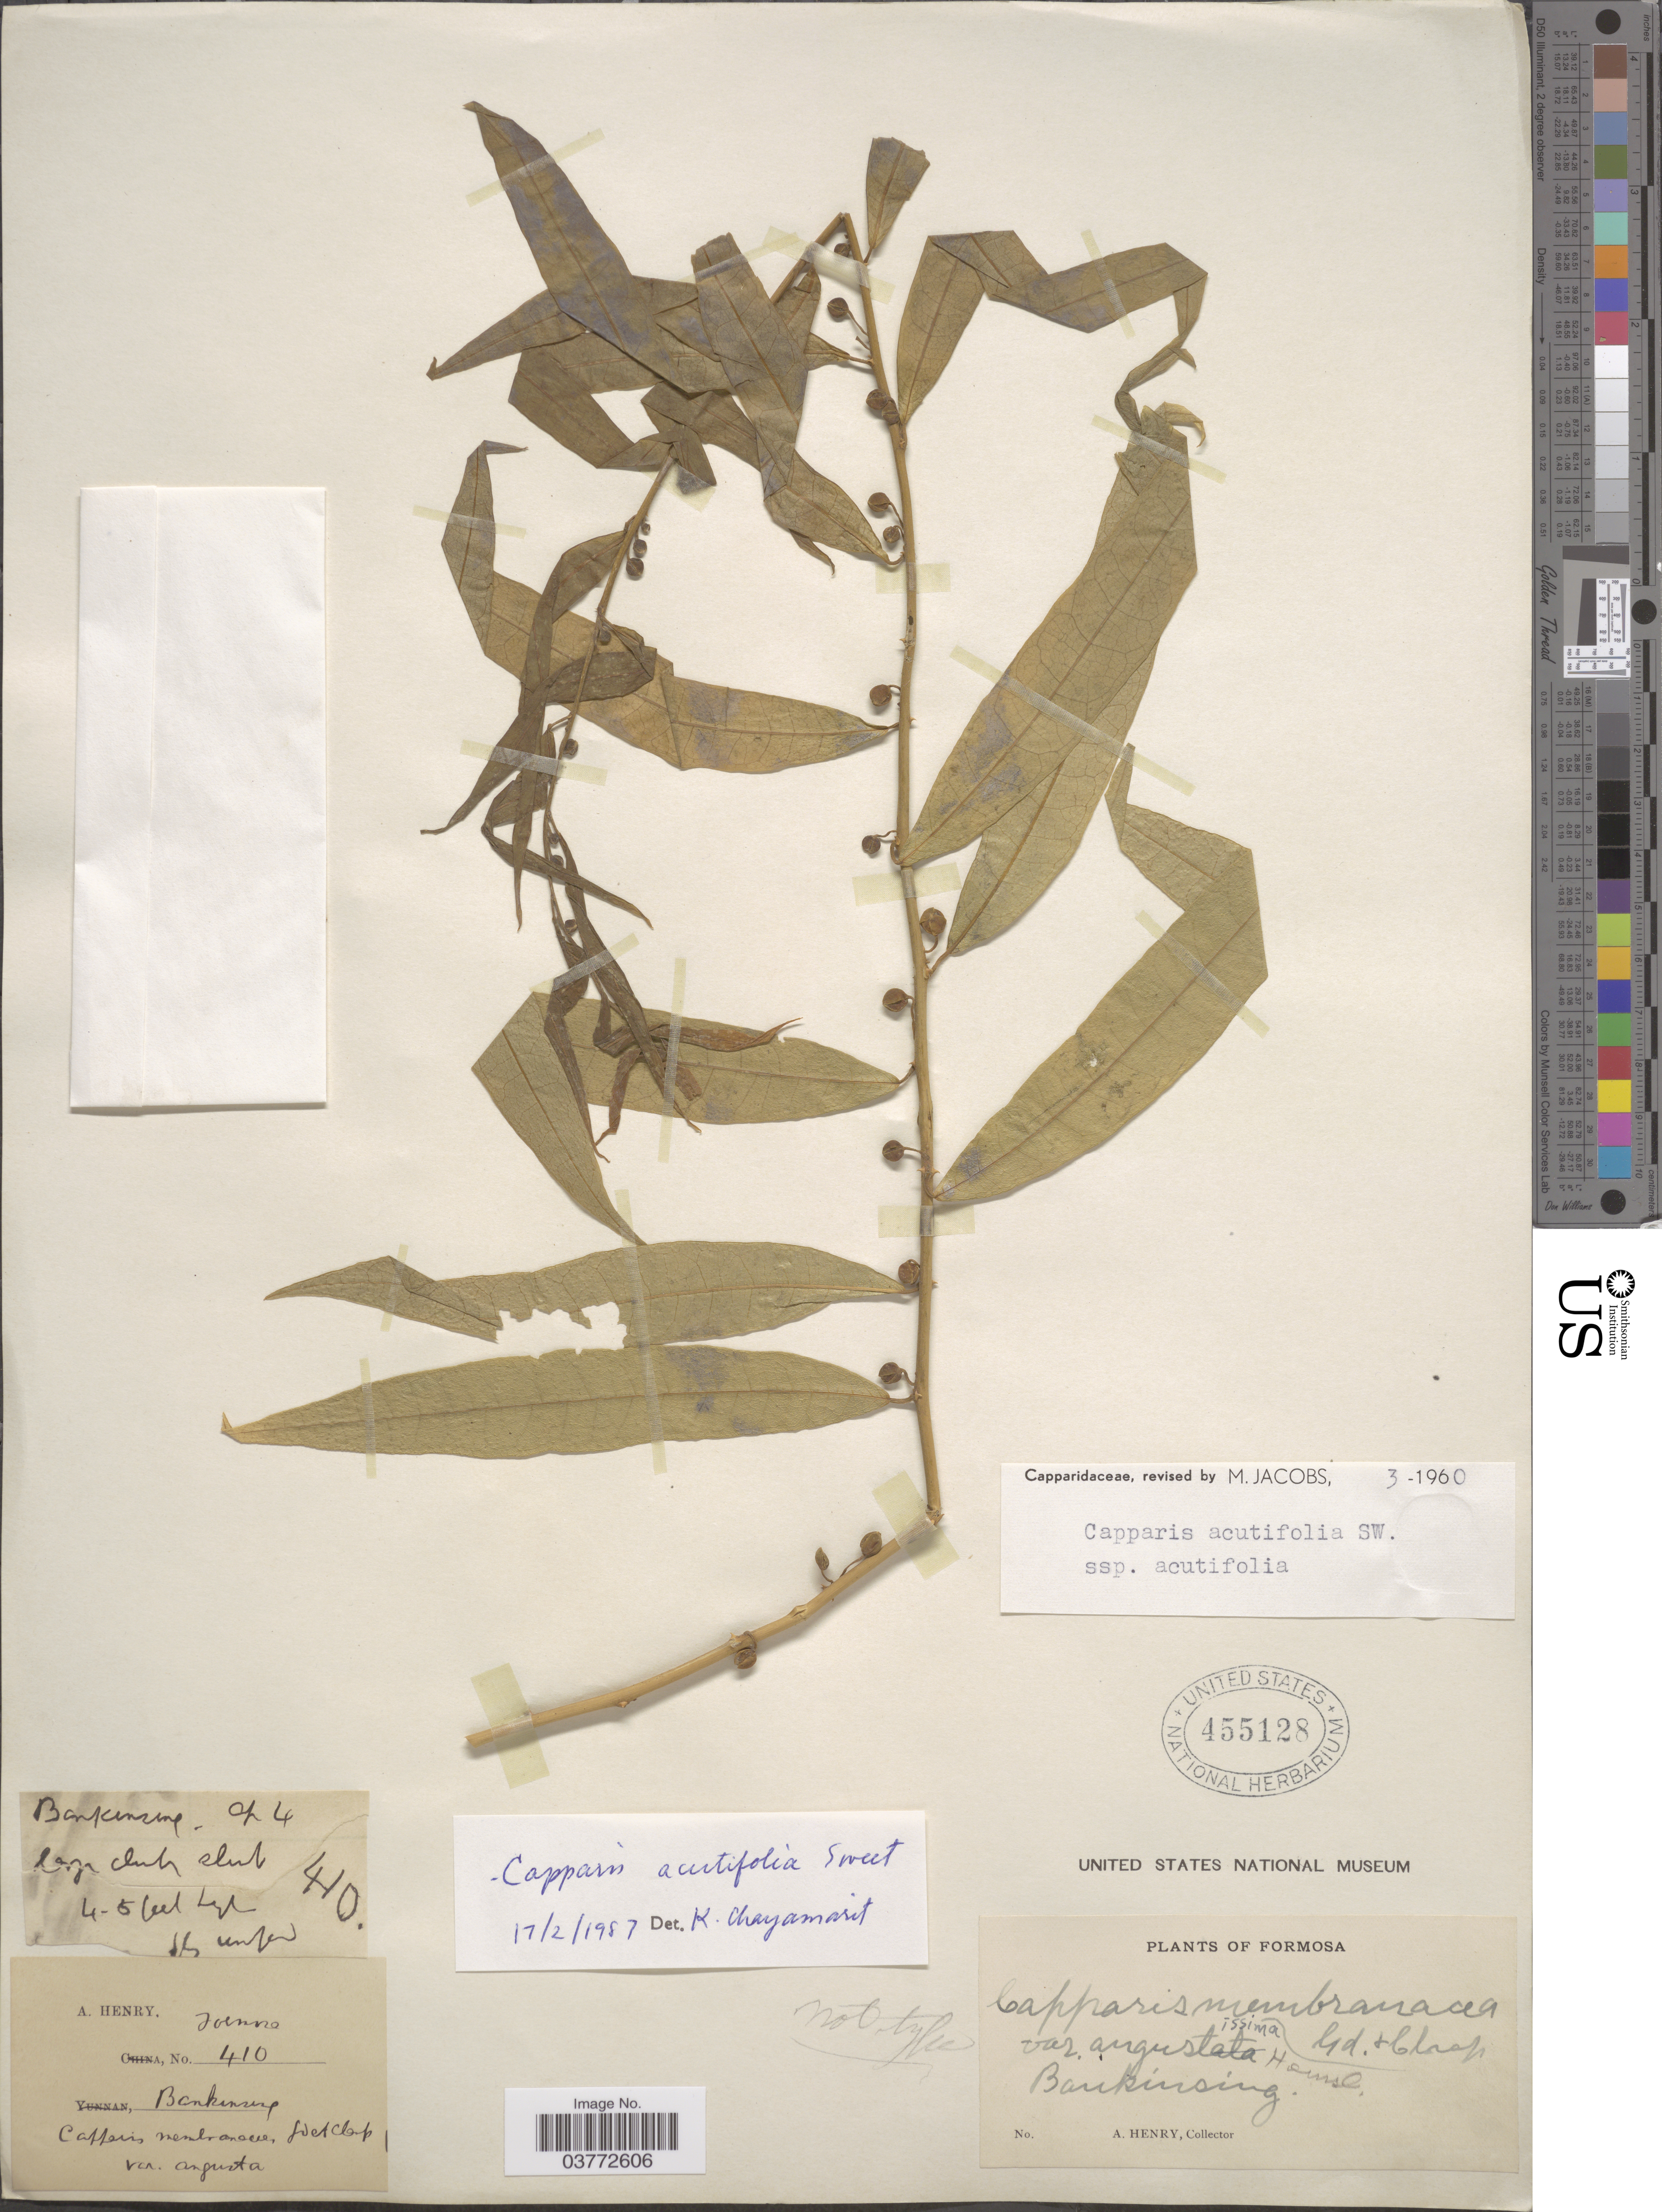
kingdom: Plantae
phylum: Tracheophyta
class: Magnoliopsida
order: Brassicales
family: Capparaceae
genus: Capparis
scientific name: Capparis acutifolia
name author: J.F. Macbr.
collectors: A. Henry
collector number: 410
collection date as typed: Transcribed d/m/y: /4/4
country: Taiwan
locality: Formosa. Bankinsing.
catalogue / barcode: US 455128